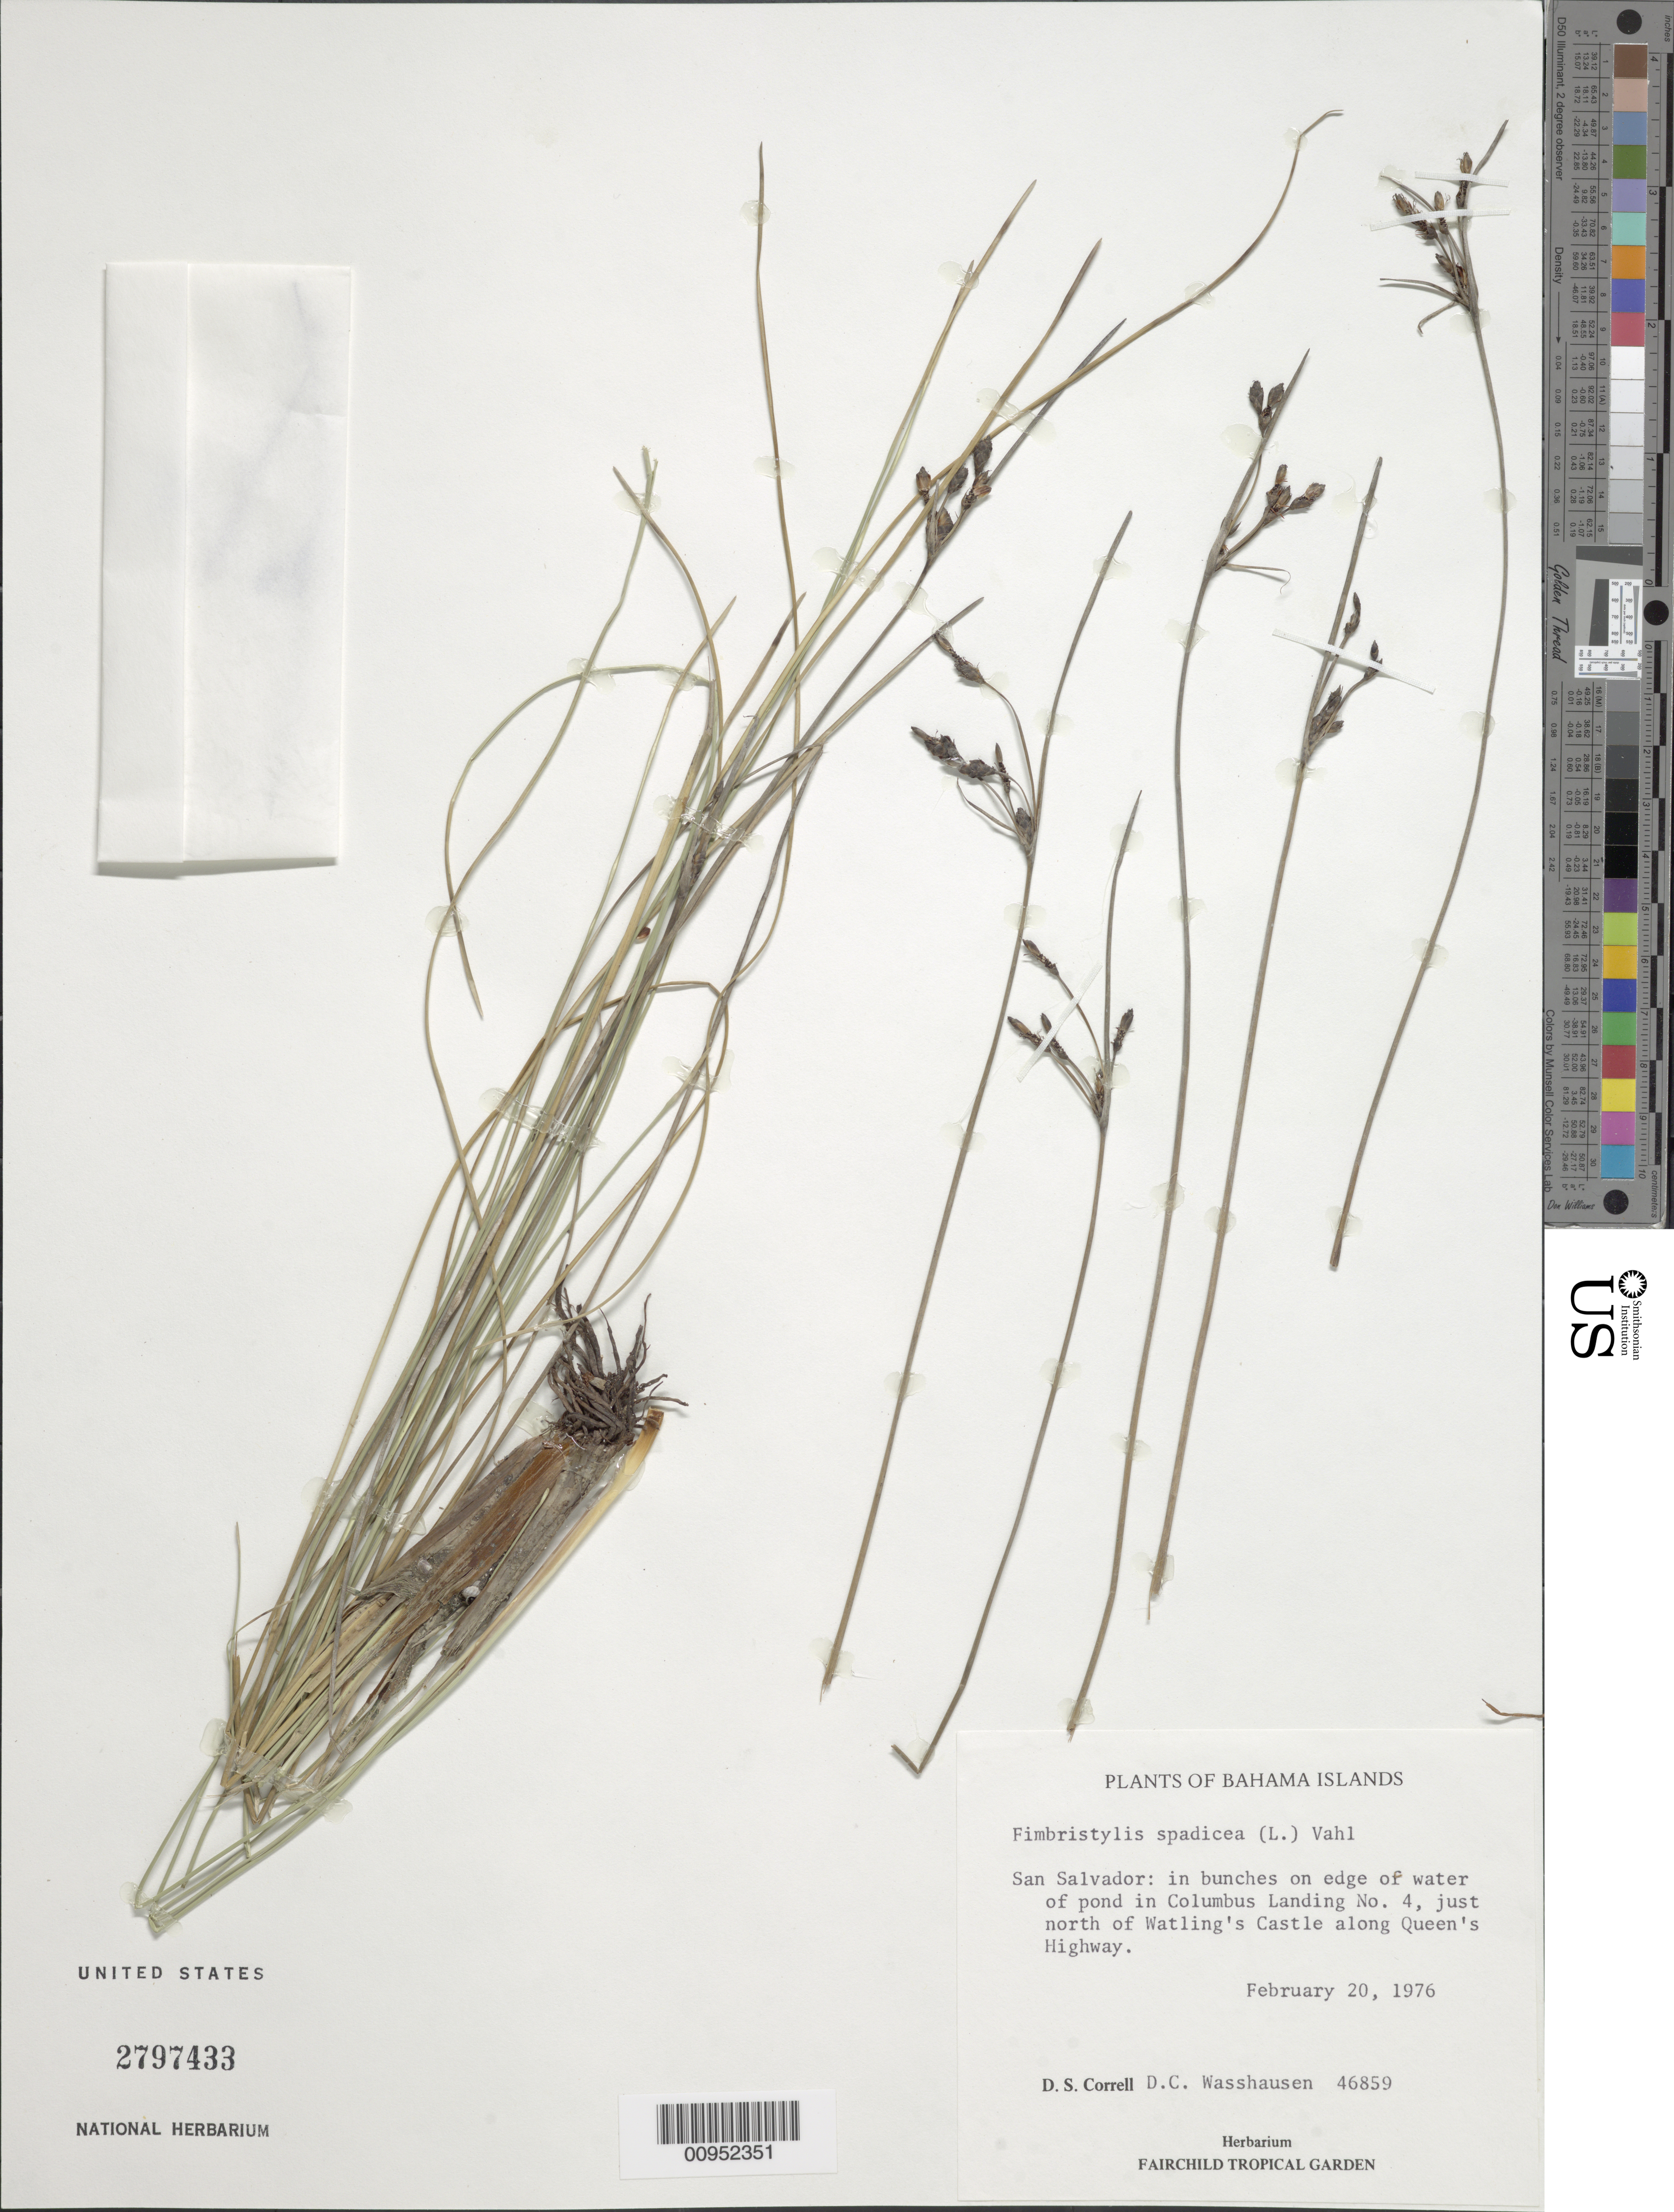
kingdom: Plantae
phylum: Tracheophyta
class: Liliopsida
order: Poales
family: Cyperaceae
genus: Fimbristylis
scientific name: Fimbristylis spadicea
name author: (L.) Vahl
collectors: D. S. Correll & D. C. Wasshausen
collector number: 46859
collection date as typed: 20 Feb 1976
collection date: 1976-02-20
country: Bahamas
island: San Salvador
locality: Columbus Landing No. 4,just N of Watling's Castle along Queen's Highway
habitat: On edge of water of pond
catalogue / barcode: US 2797433